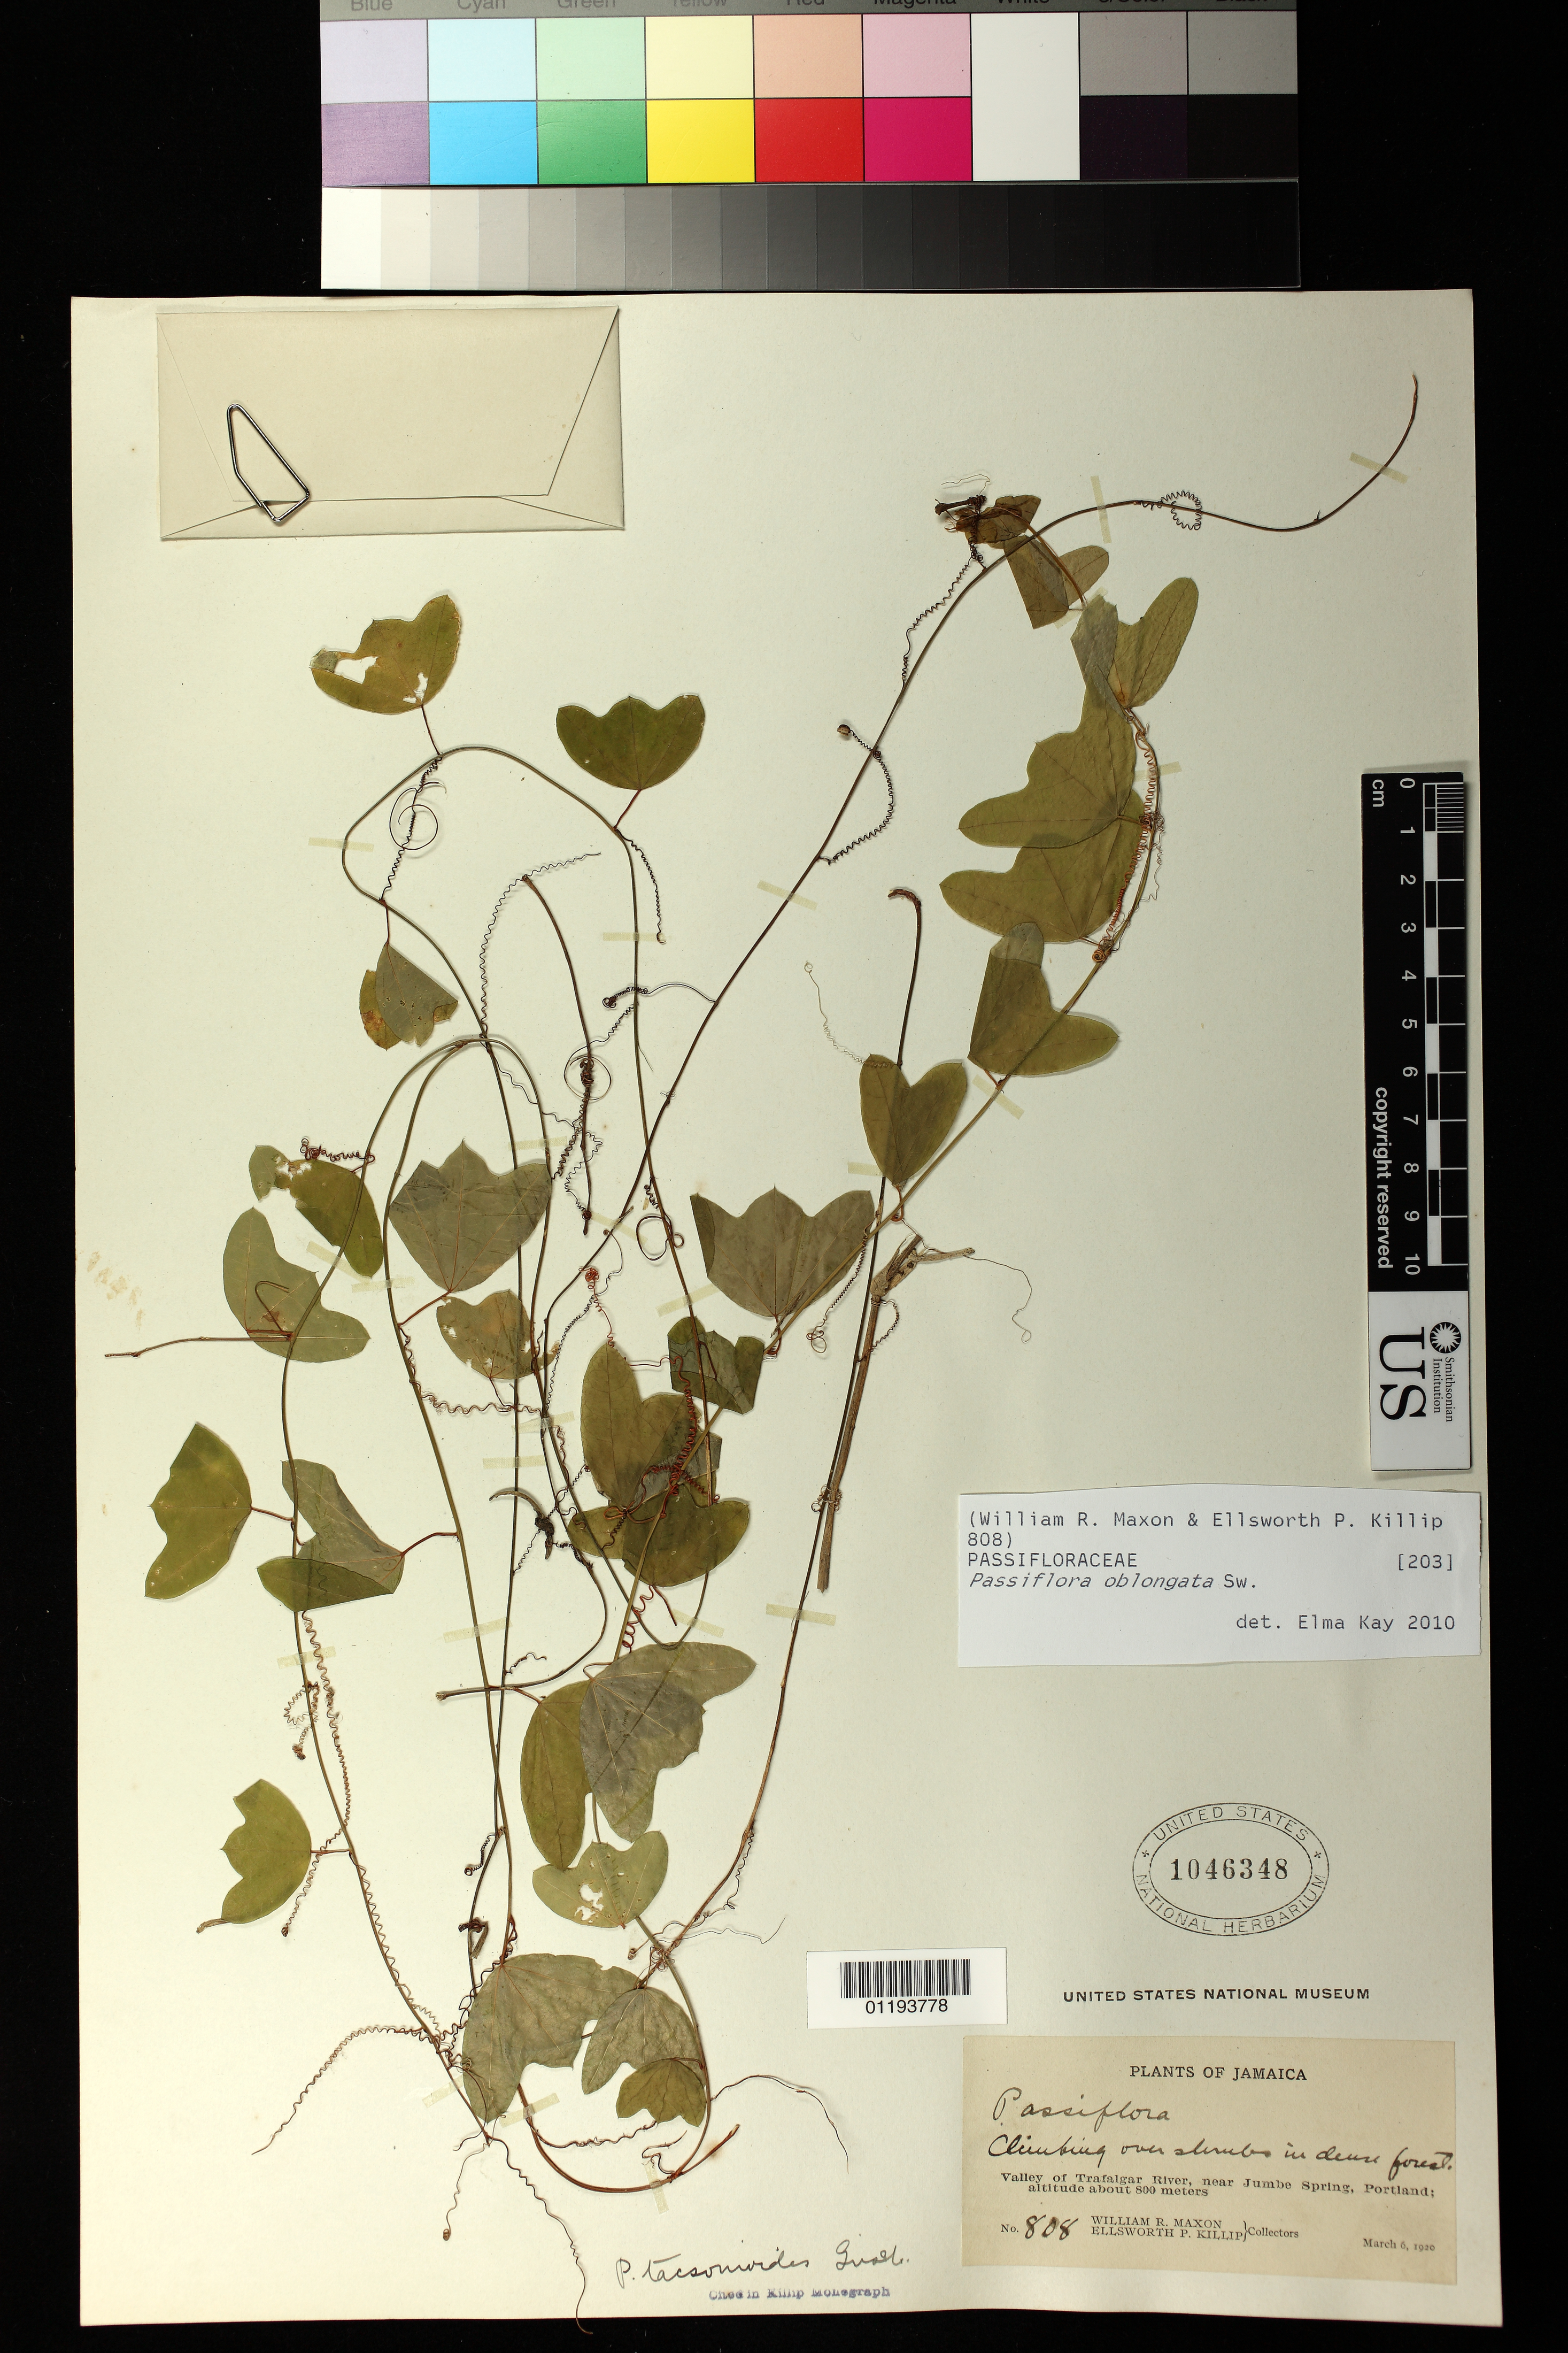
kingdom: Plantae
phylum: Tracheophyta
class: Magnoliopsida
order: Malpighiales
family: Passifloraceae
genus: Passiflora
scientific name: Passiflora oblongata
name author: Sw.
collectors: W. R. Maxon & E. P. Killip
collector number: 808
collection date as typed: Mar 6 1920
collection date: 1920-03-06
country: Jamaica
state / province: Portland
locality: Valley of Trafalgar River, near Jumbe Spring.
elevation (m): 800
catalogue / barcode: US 1046348